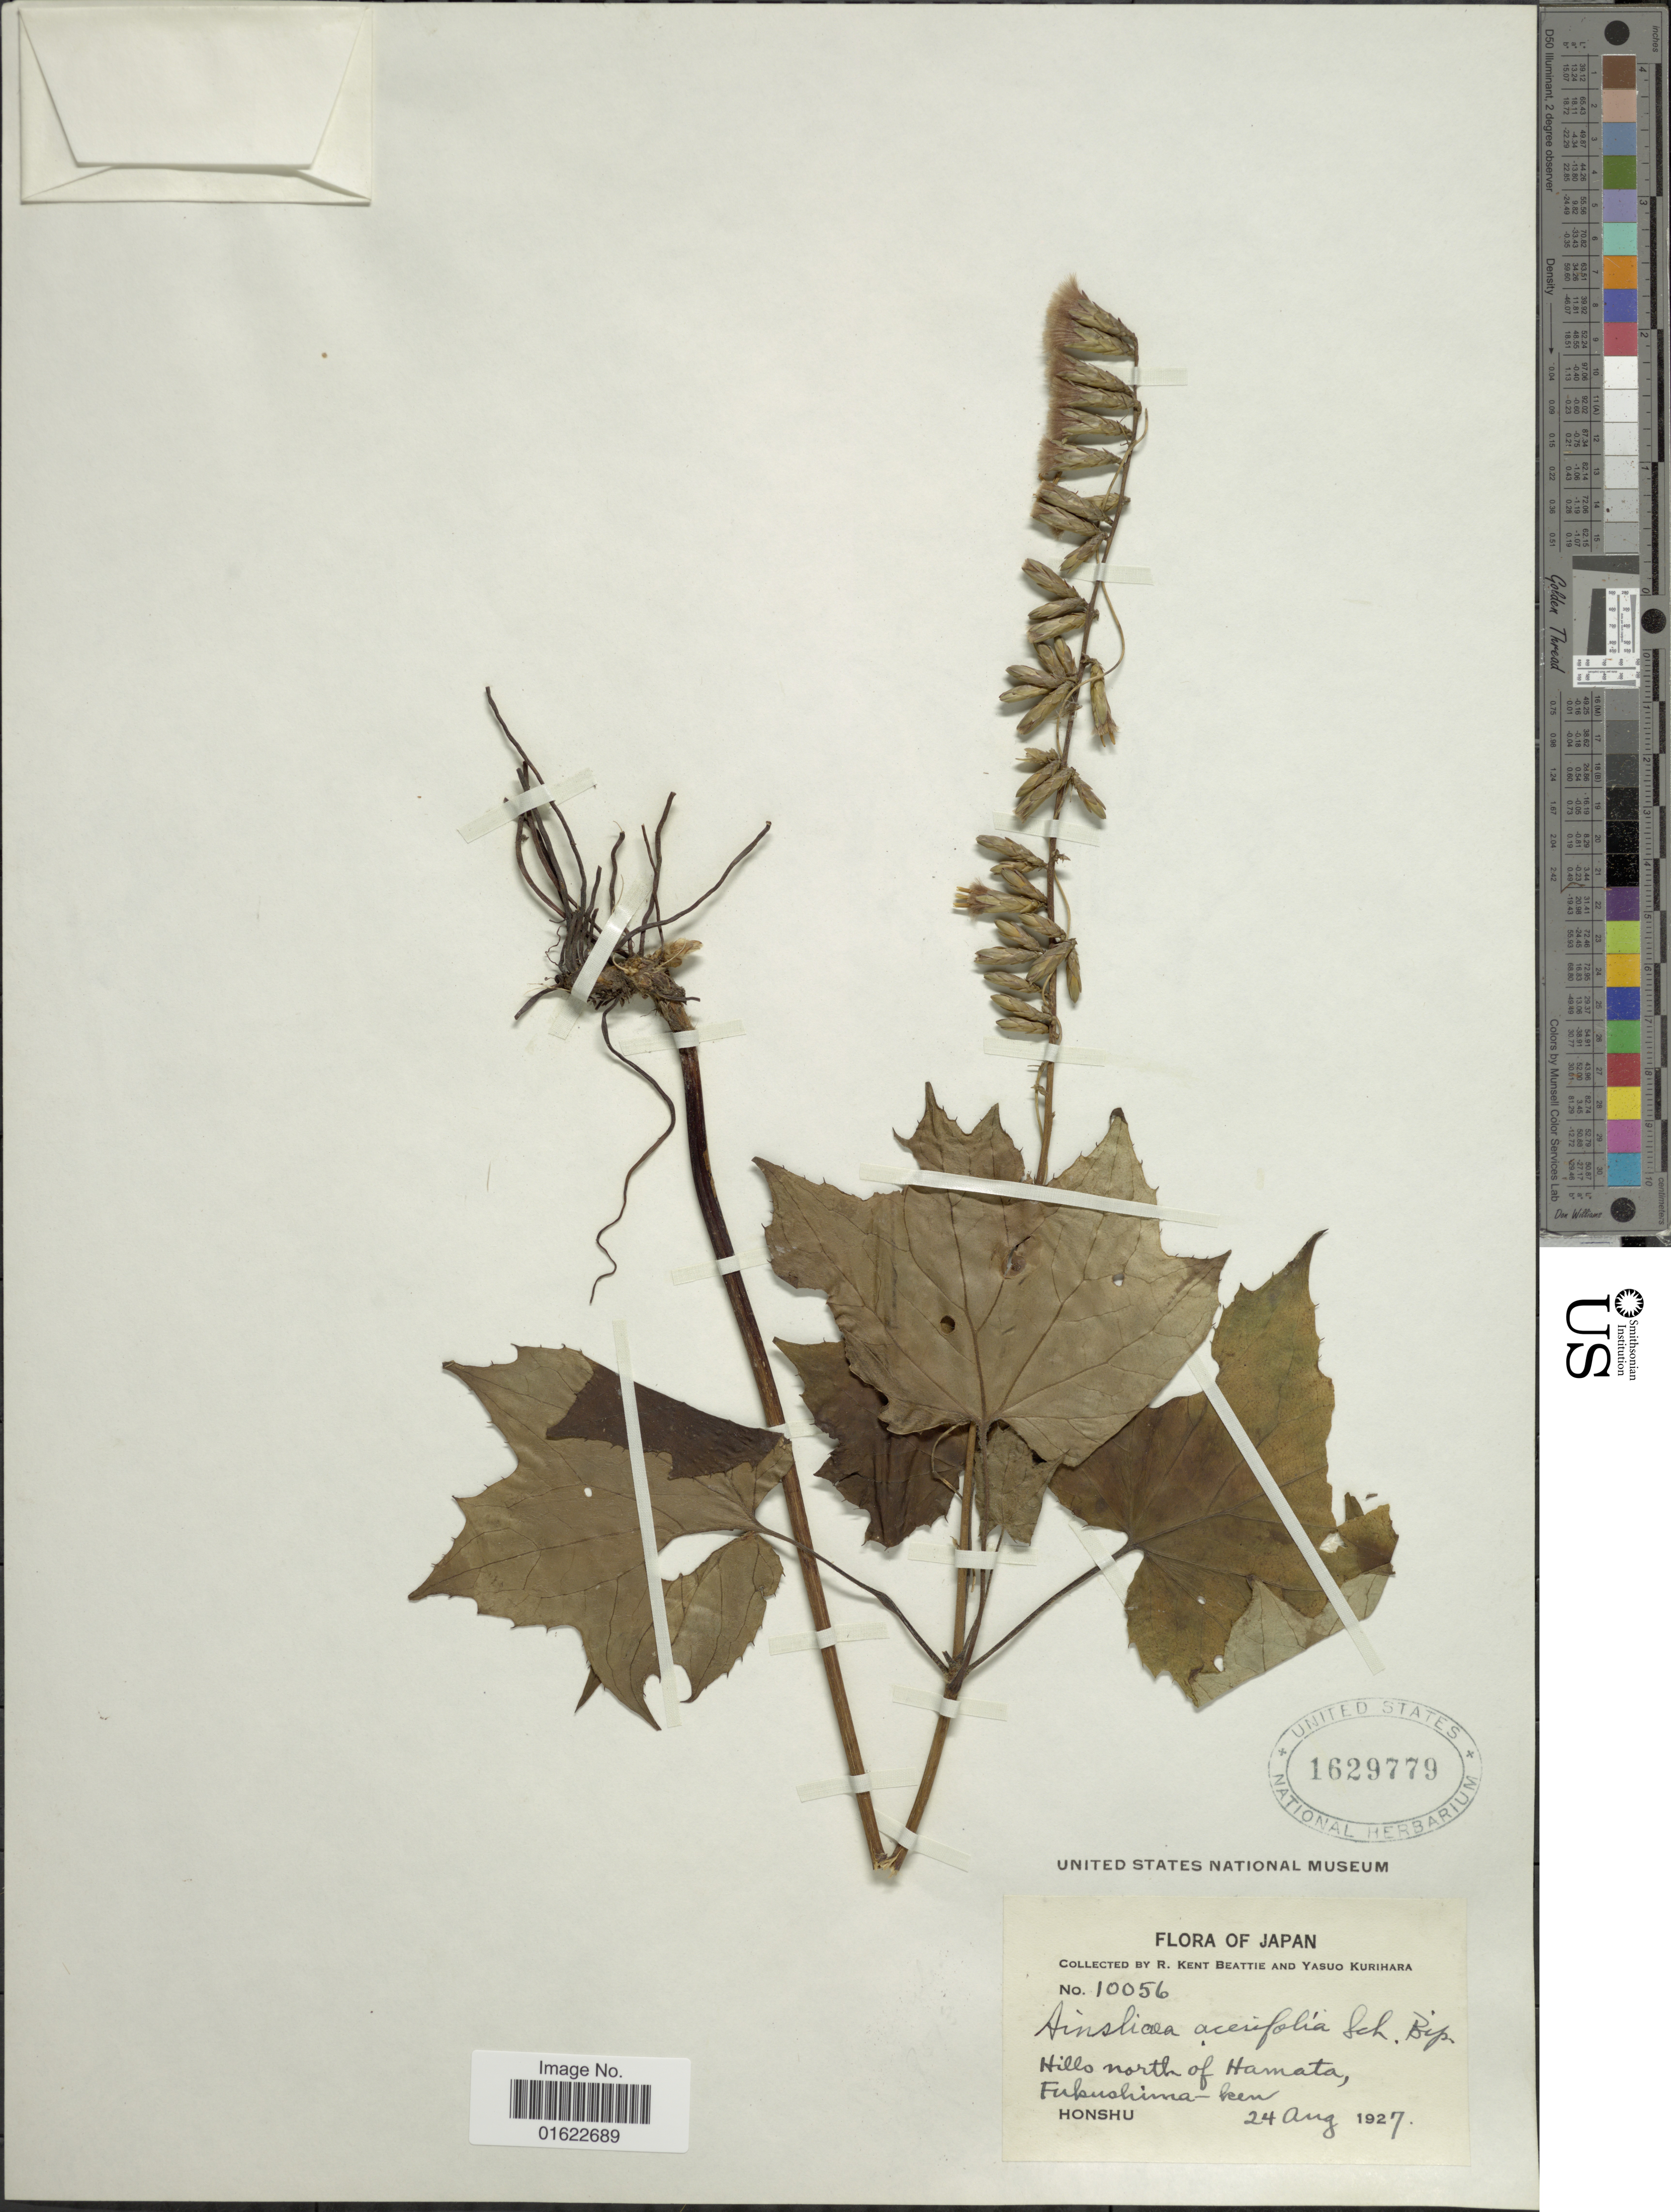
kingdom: Plantae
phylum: Tracheophyta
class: Magnoliopsida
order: Asterales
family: Asteraceae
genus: Ainsliaea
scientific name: Ainsliaea acerifolia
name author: Sch. Bip.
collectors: R. K. Beattie & Y. Kurihara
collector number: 10056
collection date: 1927-08-24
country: Japan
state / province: Hukusima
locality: Hills north of Hamata, Fukushima-ken, Honshu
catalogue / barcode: US 1629779